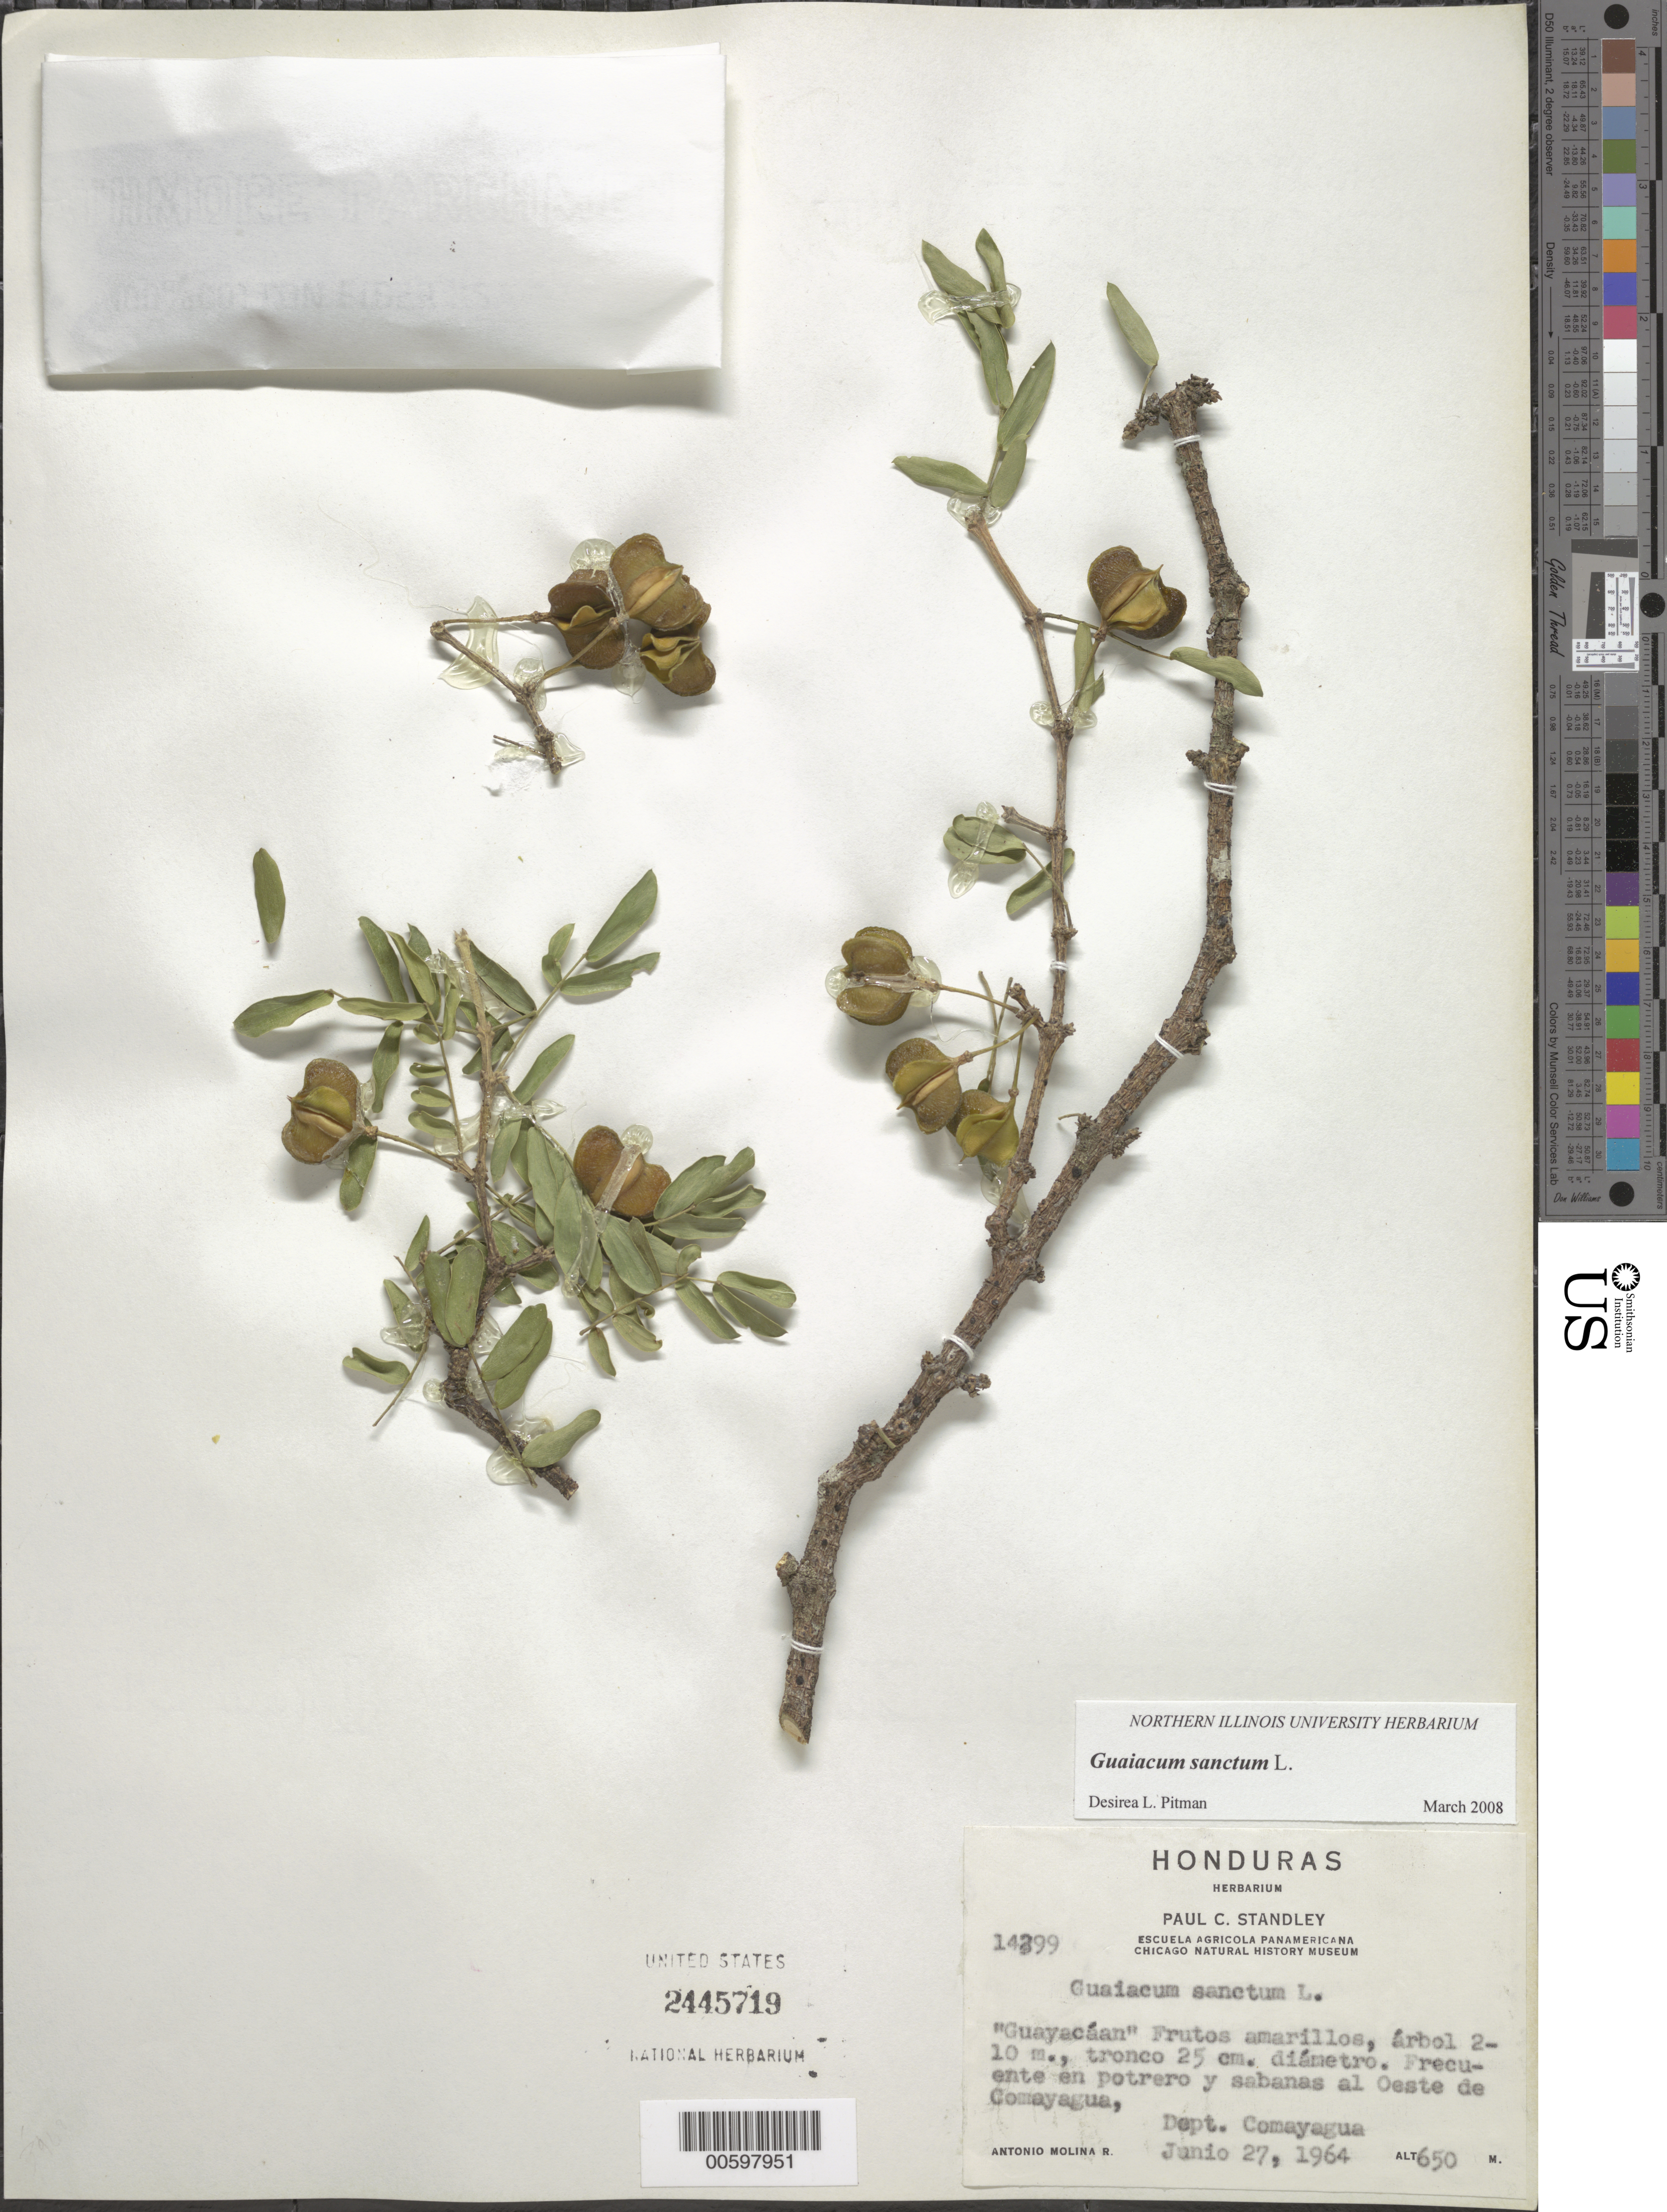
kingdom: Plantae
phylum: Tracheophyta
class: Magnoliopsida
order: Zygophyllales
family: Zygophyllaceae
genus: Guaiacum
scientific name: Guaiacum sanctum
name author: L.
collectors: A. Molina R.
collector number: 14299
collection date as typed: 27 Jun 1964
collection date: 1964-06-27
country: Honduras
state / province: Comayagua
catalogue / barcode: US 2445719